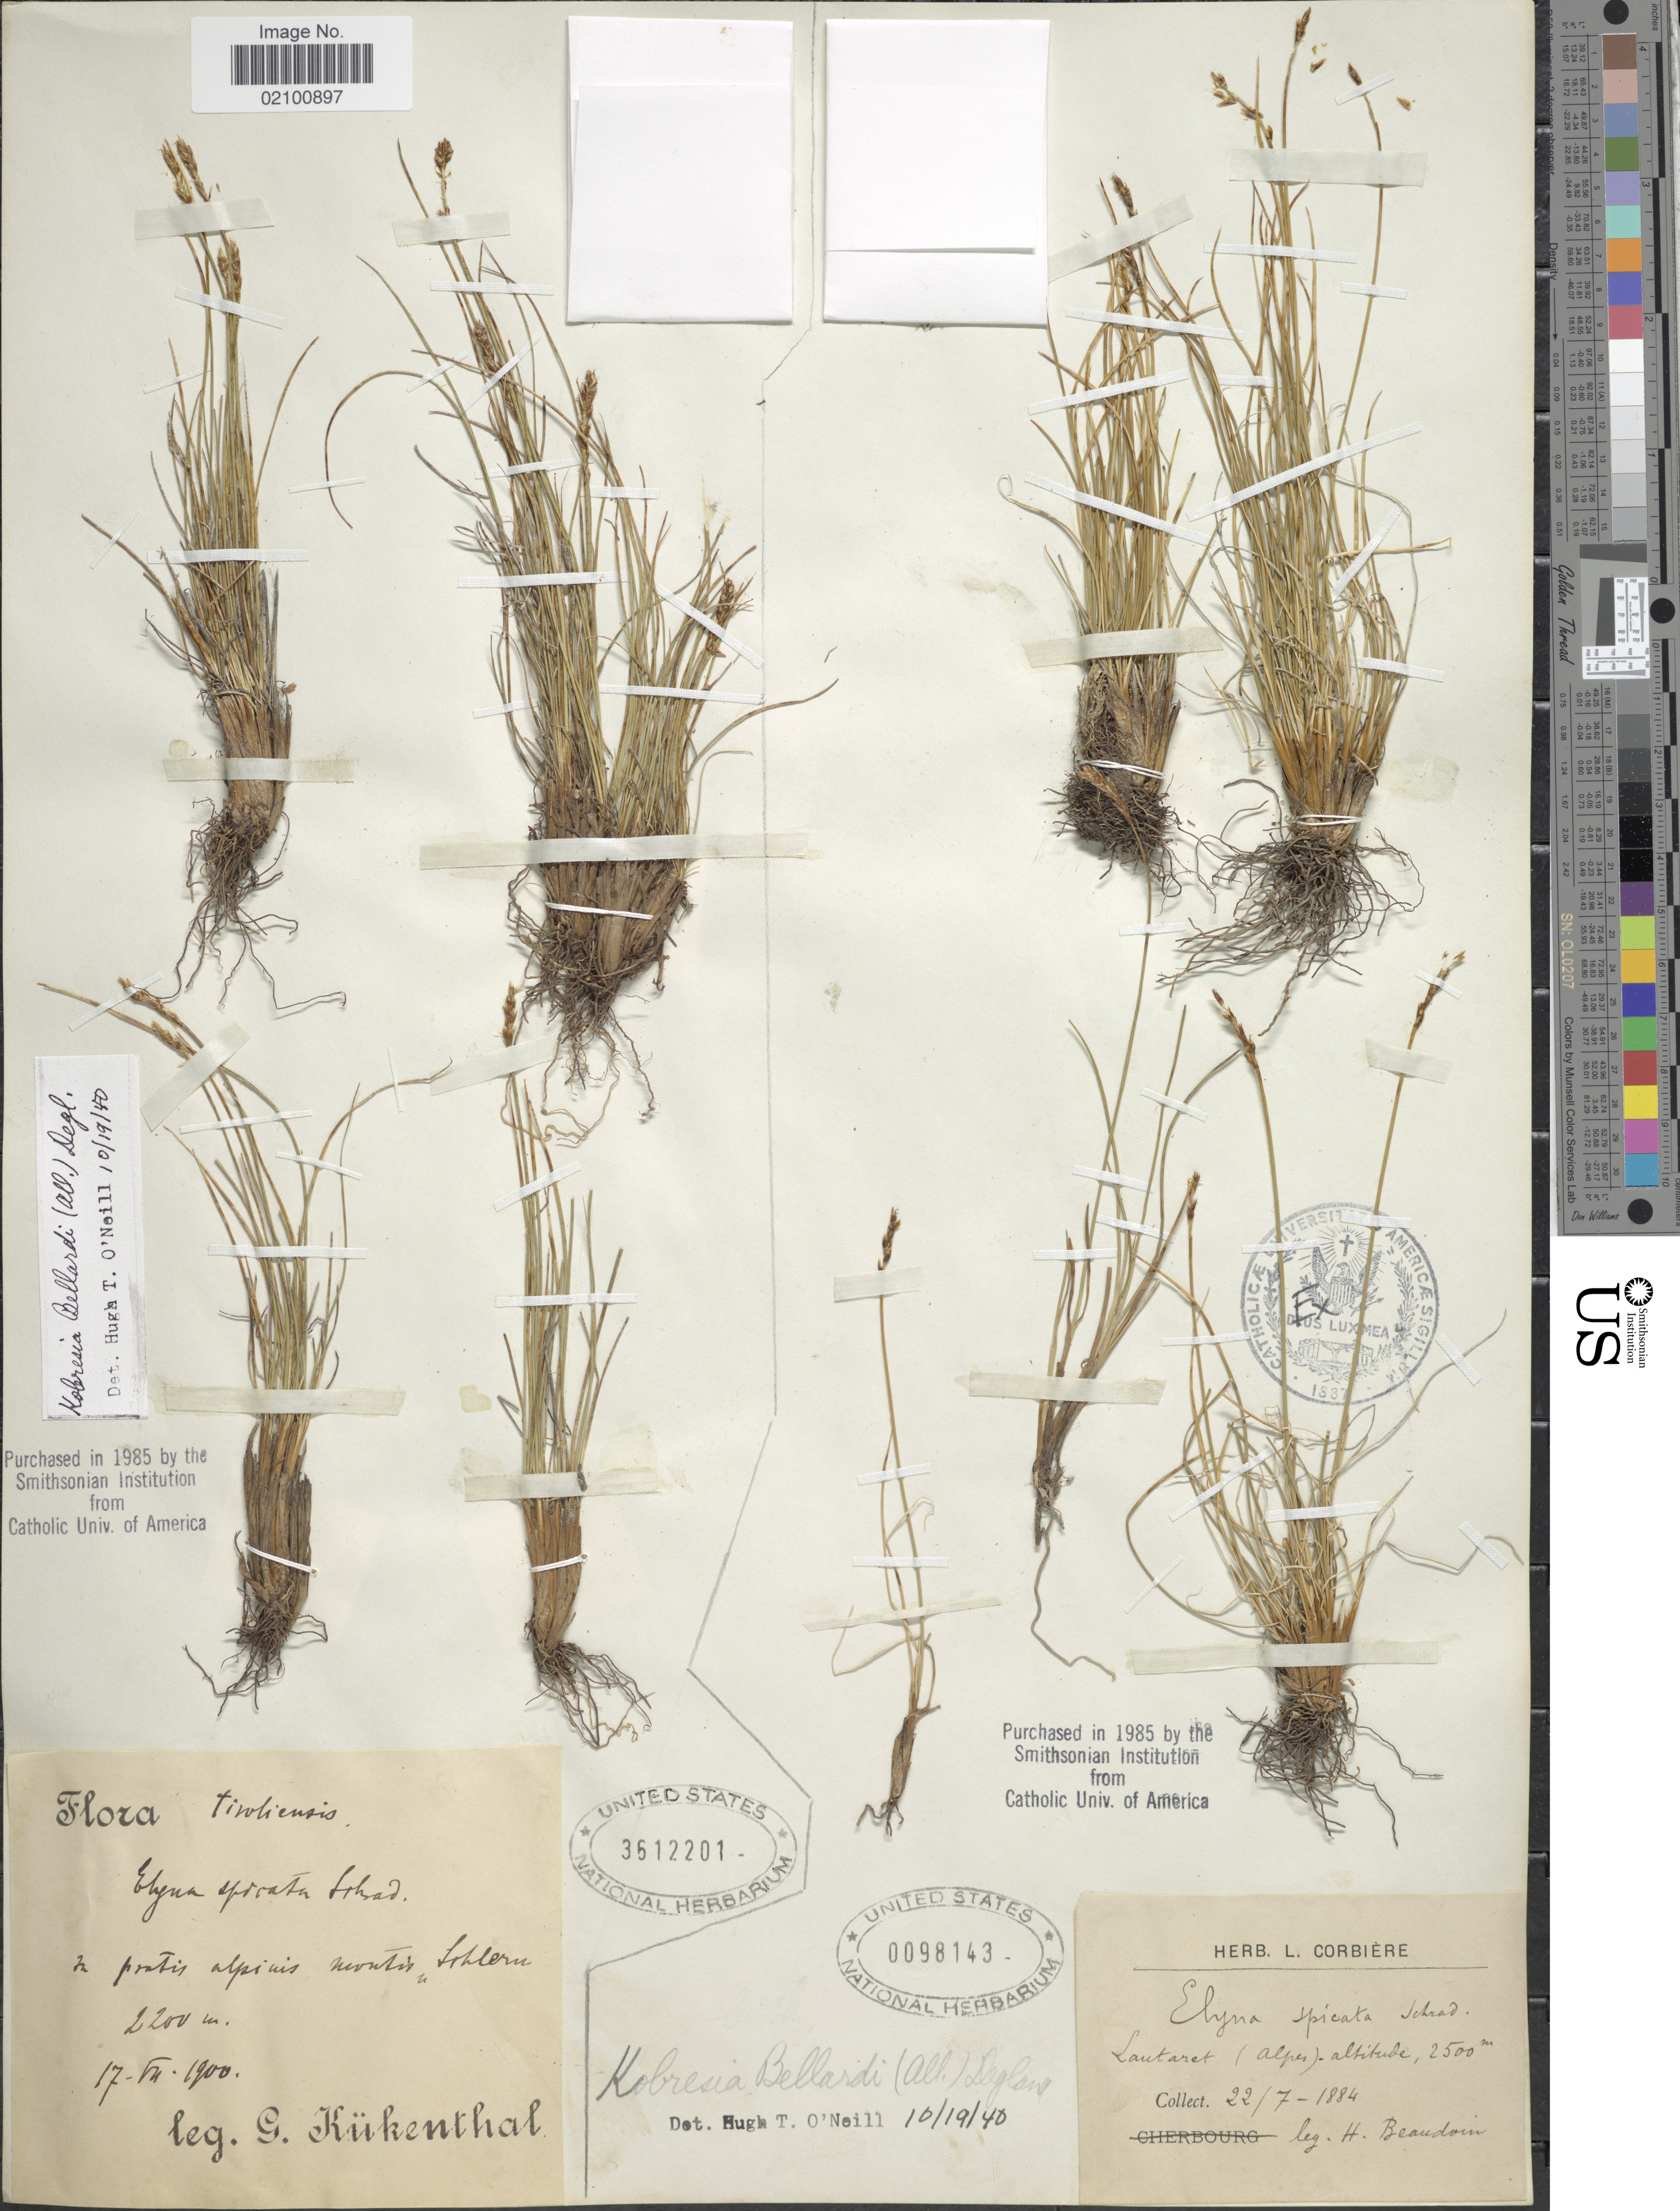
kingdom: Plantae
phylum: Tracheophyta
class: Liliopsida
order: Poales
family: Cyperaceae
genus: Carex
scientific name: Carex myosuroides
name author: Vill.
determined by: Strong, M. T., (US), Smithsonian Institution - National Museum of Natural History (UNITED STATES)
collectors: Beaudouin, H.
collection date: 1884-07-22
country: France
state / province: Provence-Alpes-Côte d'Azur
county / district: Alpes-Maritimes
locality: Lautaret (Alpes)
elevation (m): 2500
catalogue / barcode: US 98143-2